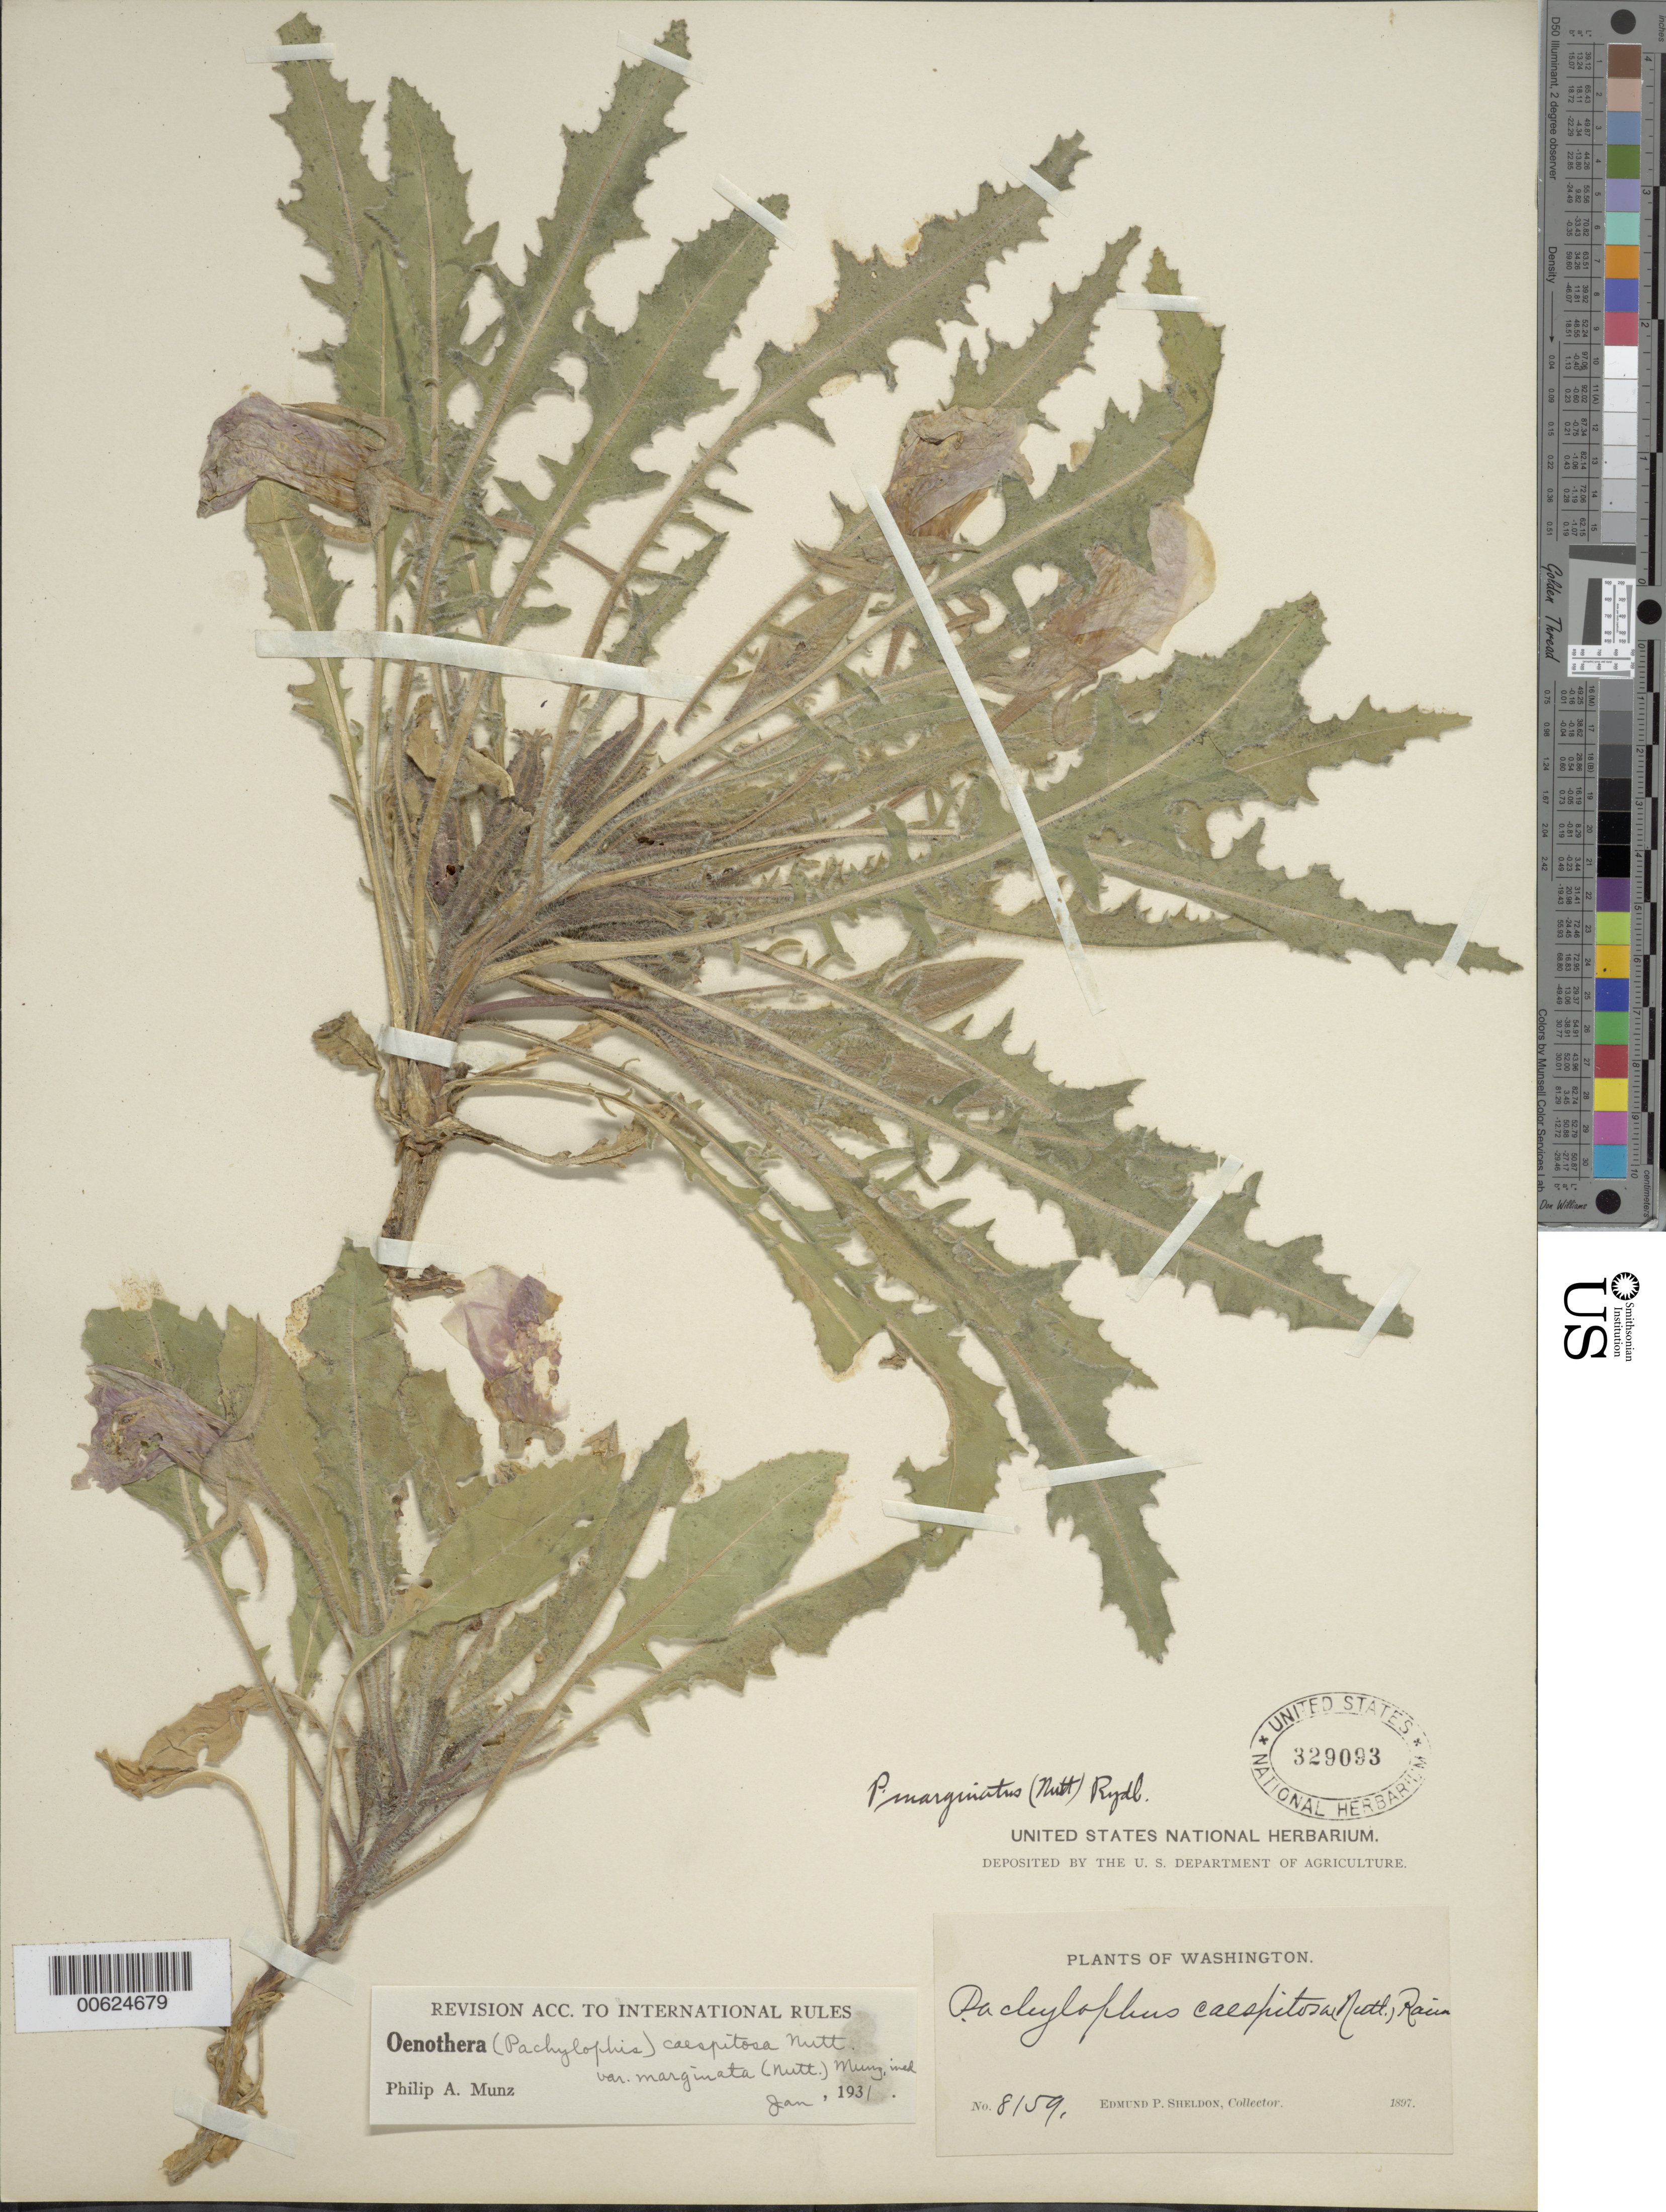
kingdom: Plantae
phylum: Tracheophyta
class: Magnoliopsida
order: Myrtales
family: Onagraceae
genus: Oenothera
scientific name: Oenothera cespitosa subsp. marginata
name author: (Nutt. ex Hook. & Arn.) Munz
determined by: Munz, Philip A.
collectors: E. P. Sheldon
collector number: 8159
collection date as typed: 1897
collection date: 1897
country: United States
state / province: Washington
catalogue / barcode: US 329093